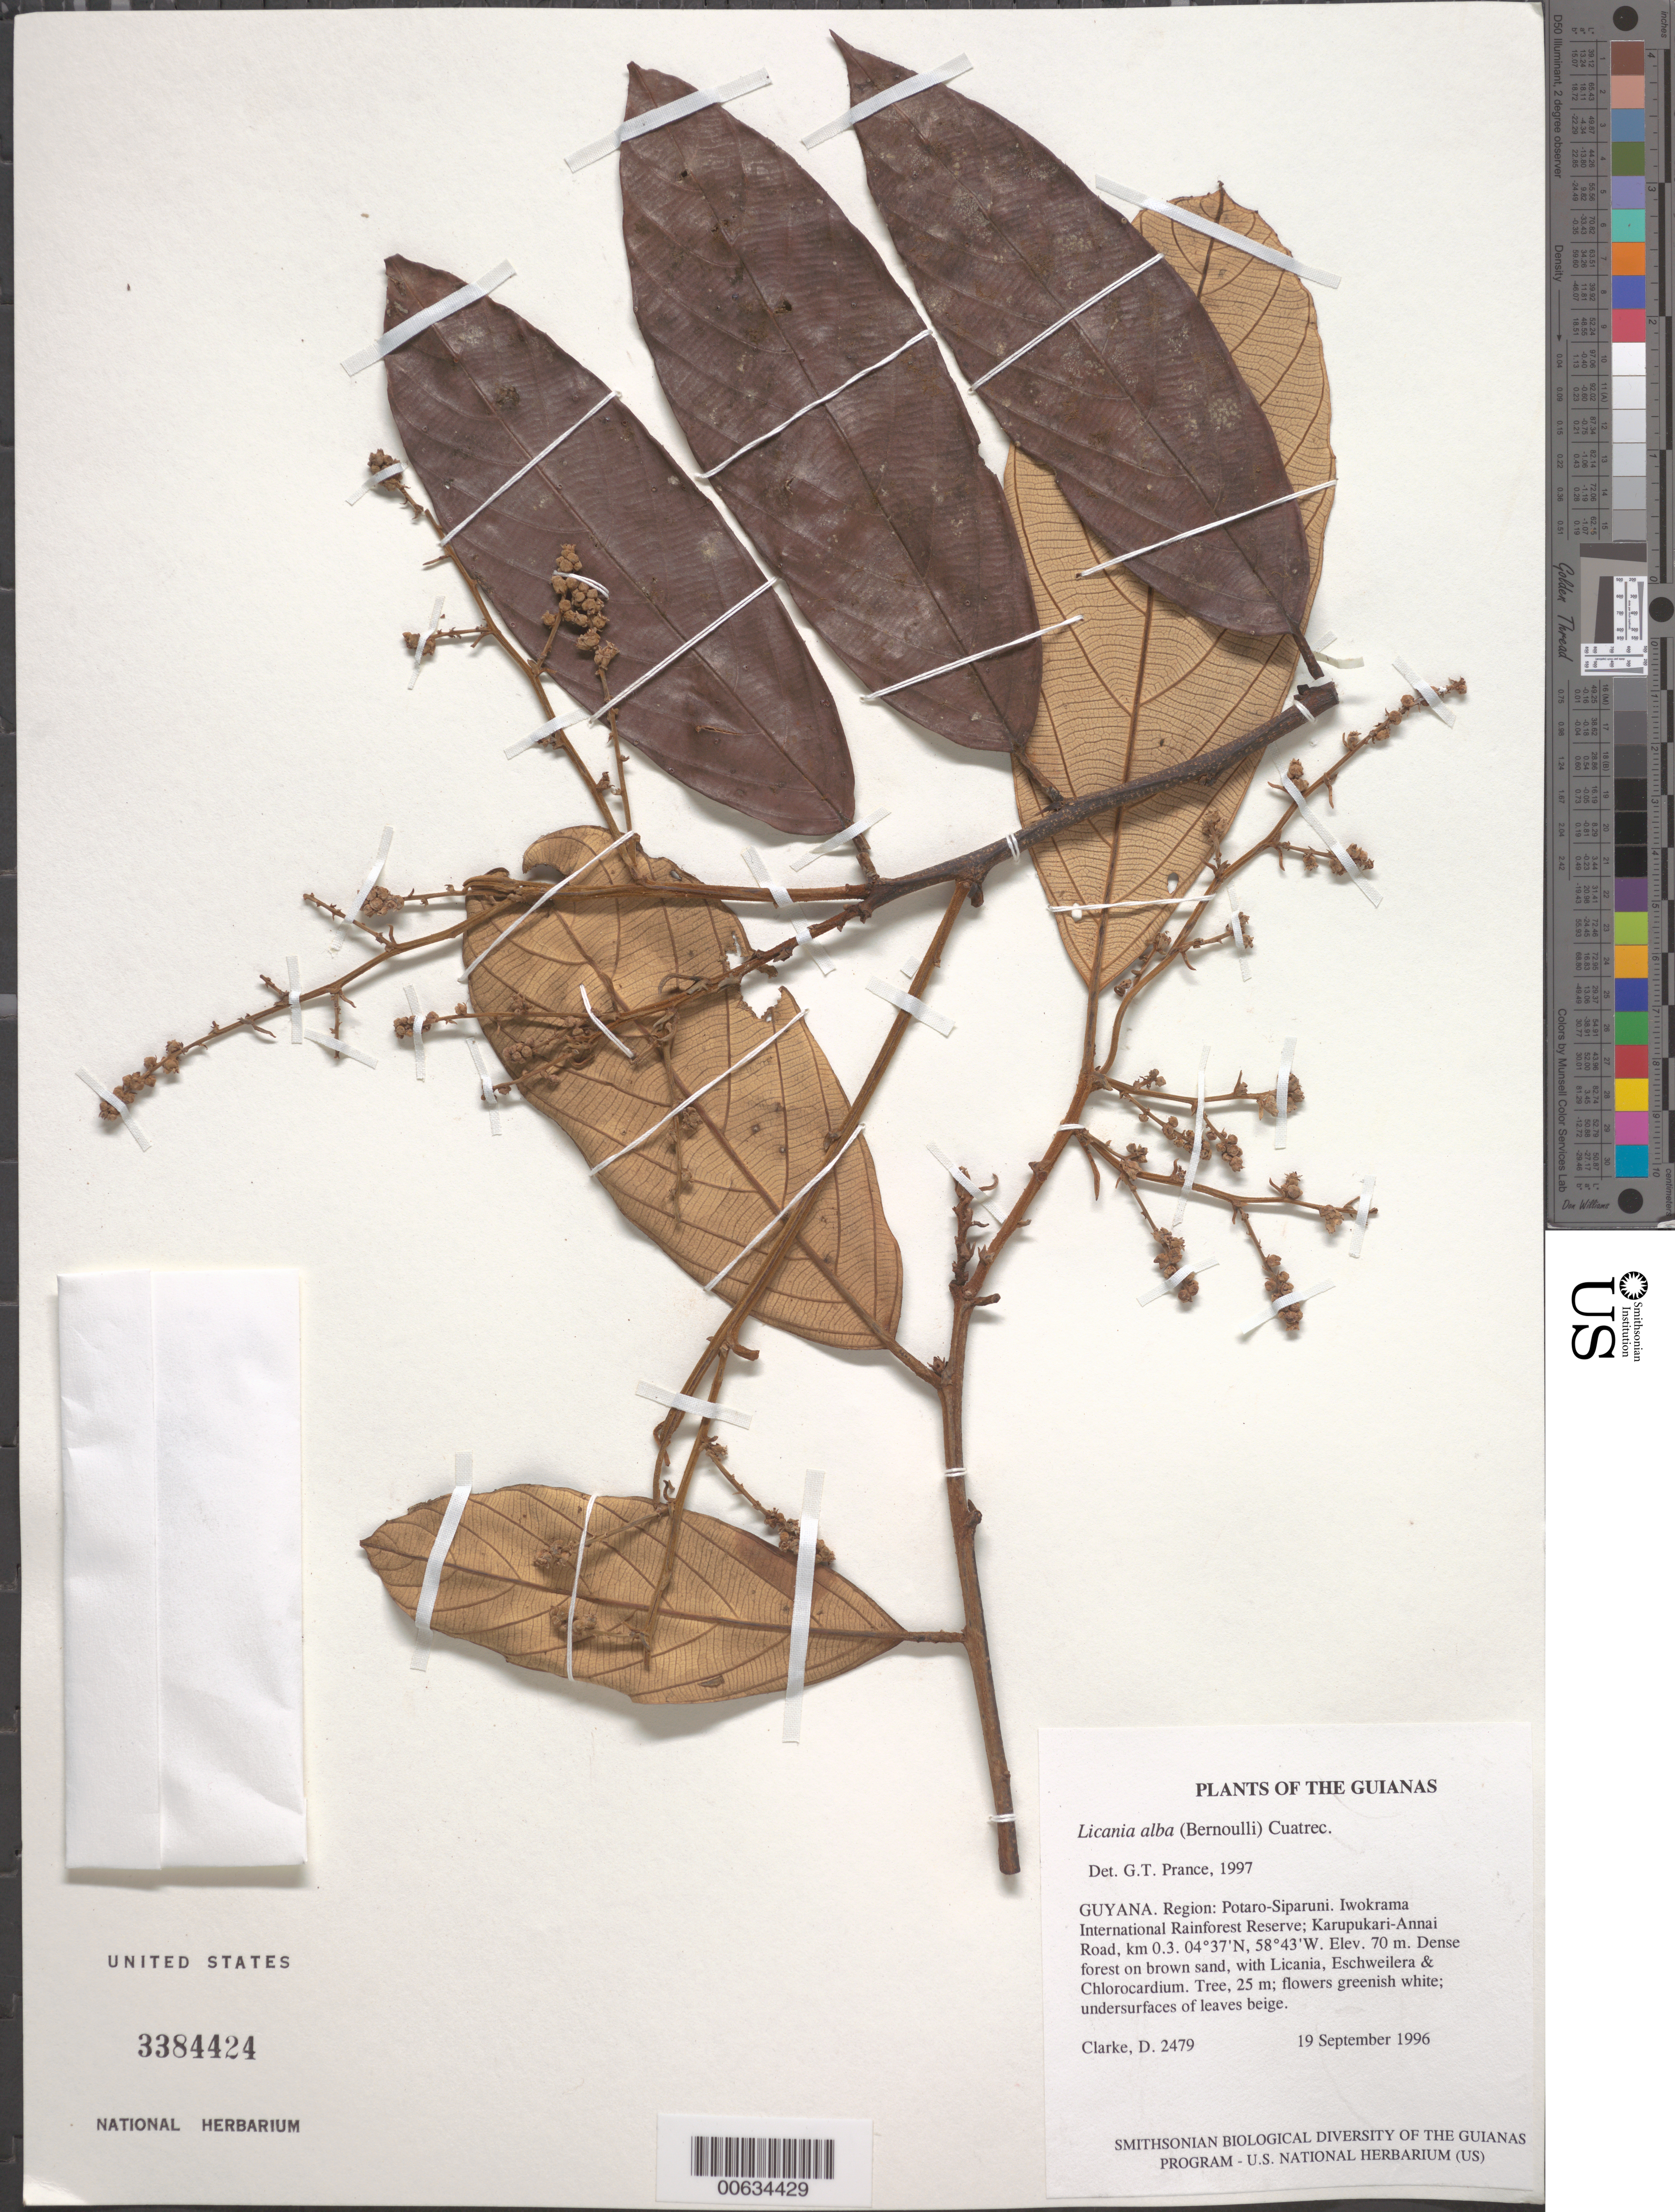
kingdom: Plantae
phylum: Tracheophyta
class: Magnoliopsida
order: Malpighiales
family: Chrysobalanaceae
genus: Licania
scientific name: Licania alba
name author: (Bernoulli) Cuatrec.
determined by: Prance, G. T.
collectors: H. D. Clarke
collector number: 2479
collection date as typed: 19 September 1996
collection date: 1996-09-19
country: Guyana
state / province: Potaro-Siparuni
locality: Iwokrama International Rainforest Reserve; Karupukari-Annai Road, km 0.3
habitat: Dense forest on brown sand, with Licania, Eschweilera & Chlorocardium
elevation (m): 70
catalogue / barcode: US 3384424